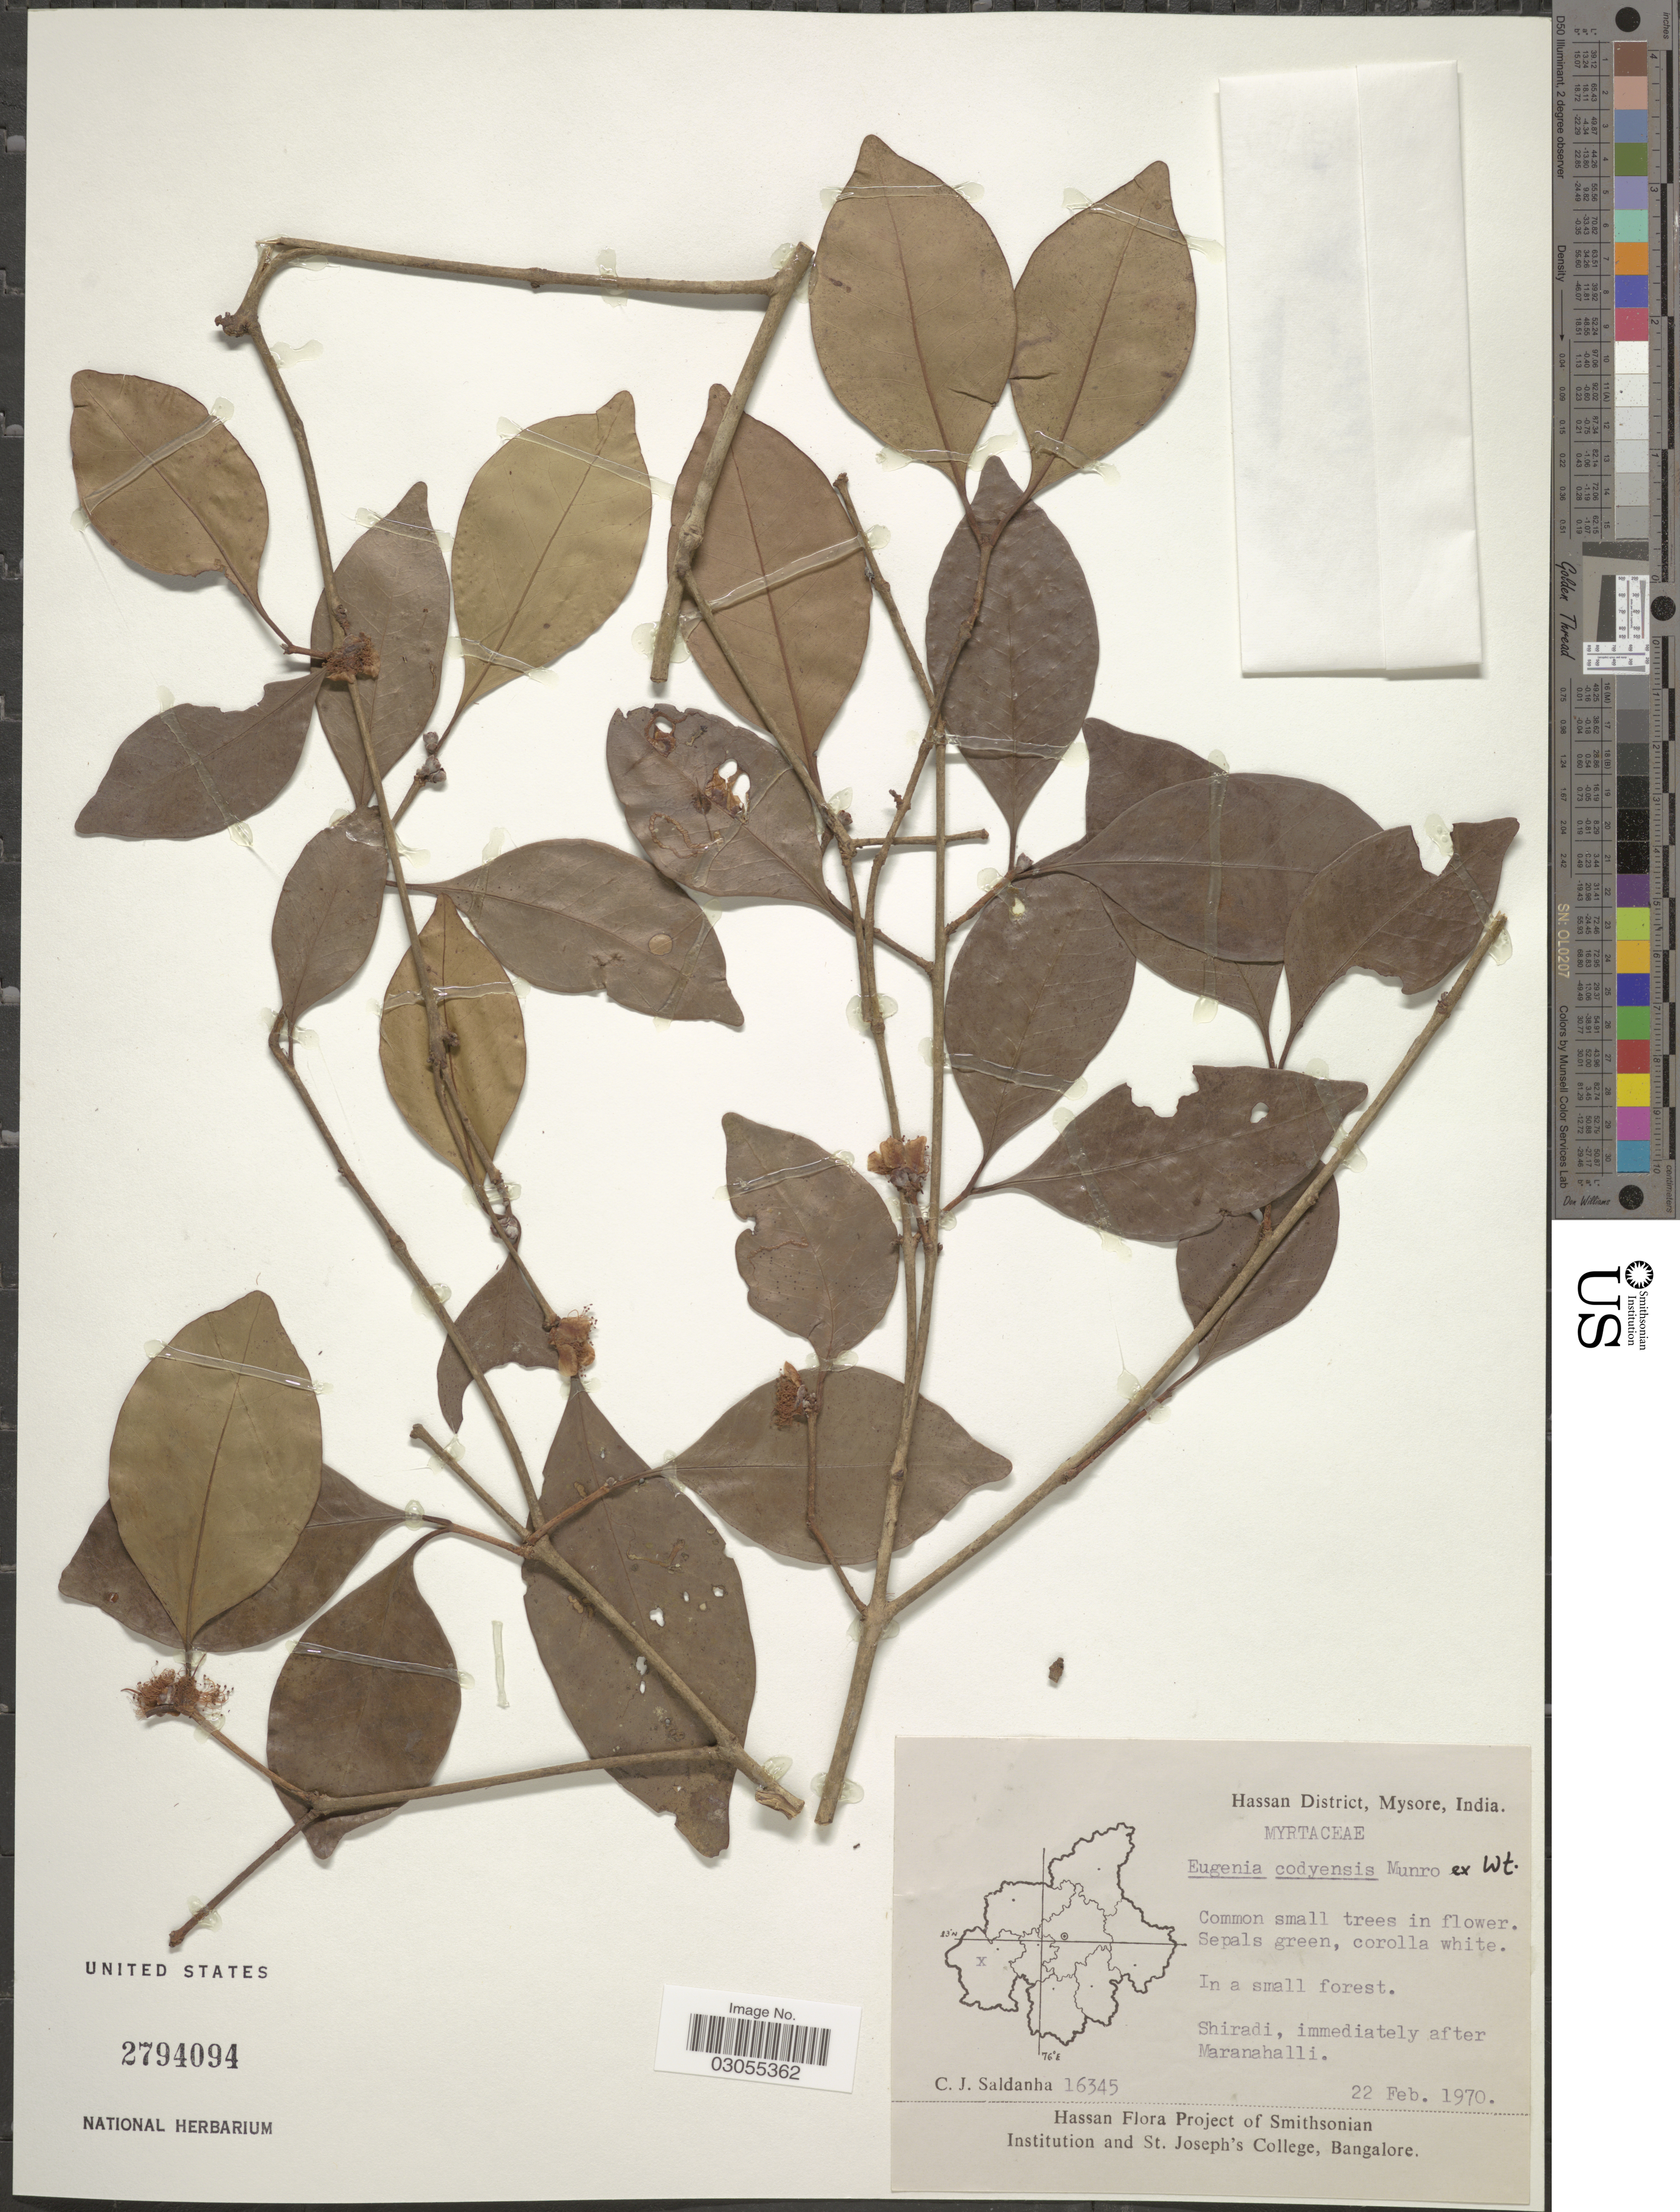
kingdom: Plantae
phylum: Tracheophyta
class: Magnoliopsida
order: Myrtales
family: Myrtaceae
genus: Eugenia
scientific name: Eugenia codyensis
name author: Munro ex Wight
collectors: C. J. Saldanha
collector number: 16345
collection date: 1970-02-22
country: India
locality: Hassan District, Mysore. Shiradi, immediately after Maranahalli.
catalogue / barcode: US 2794094